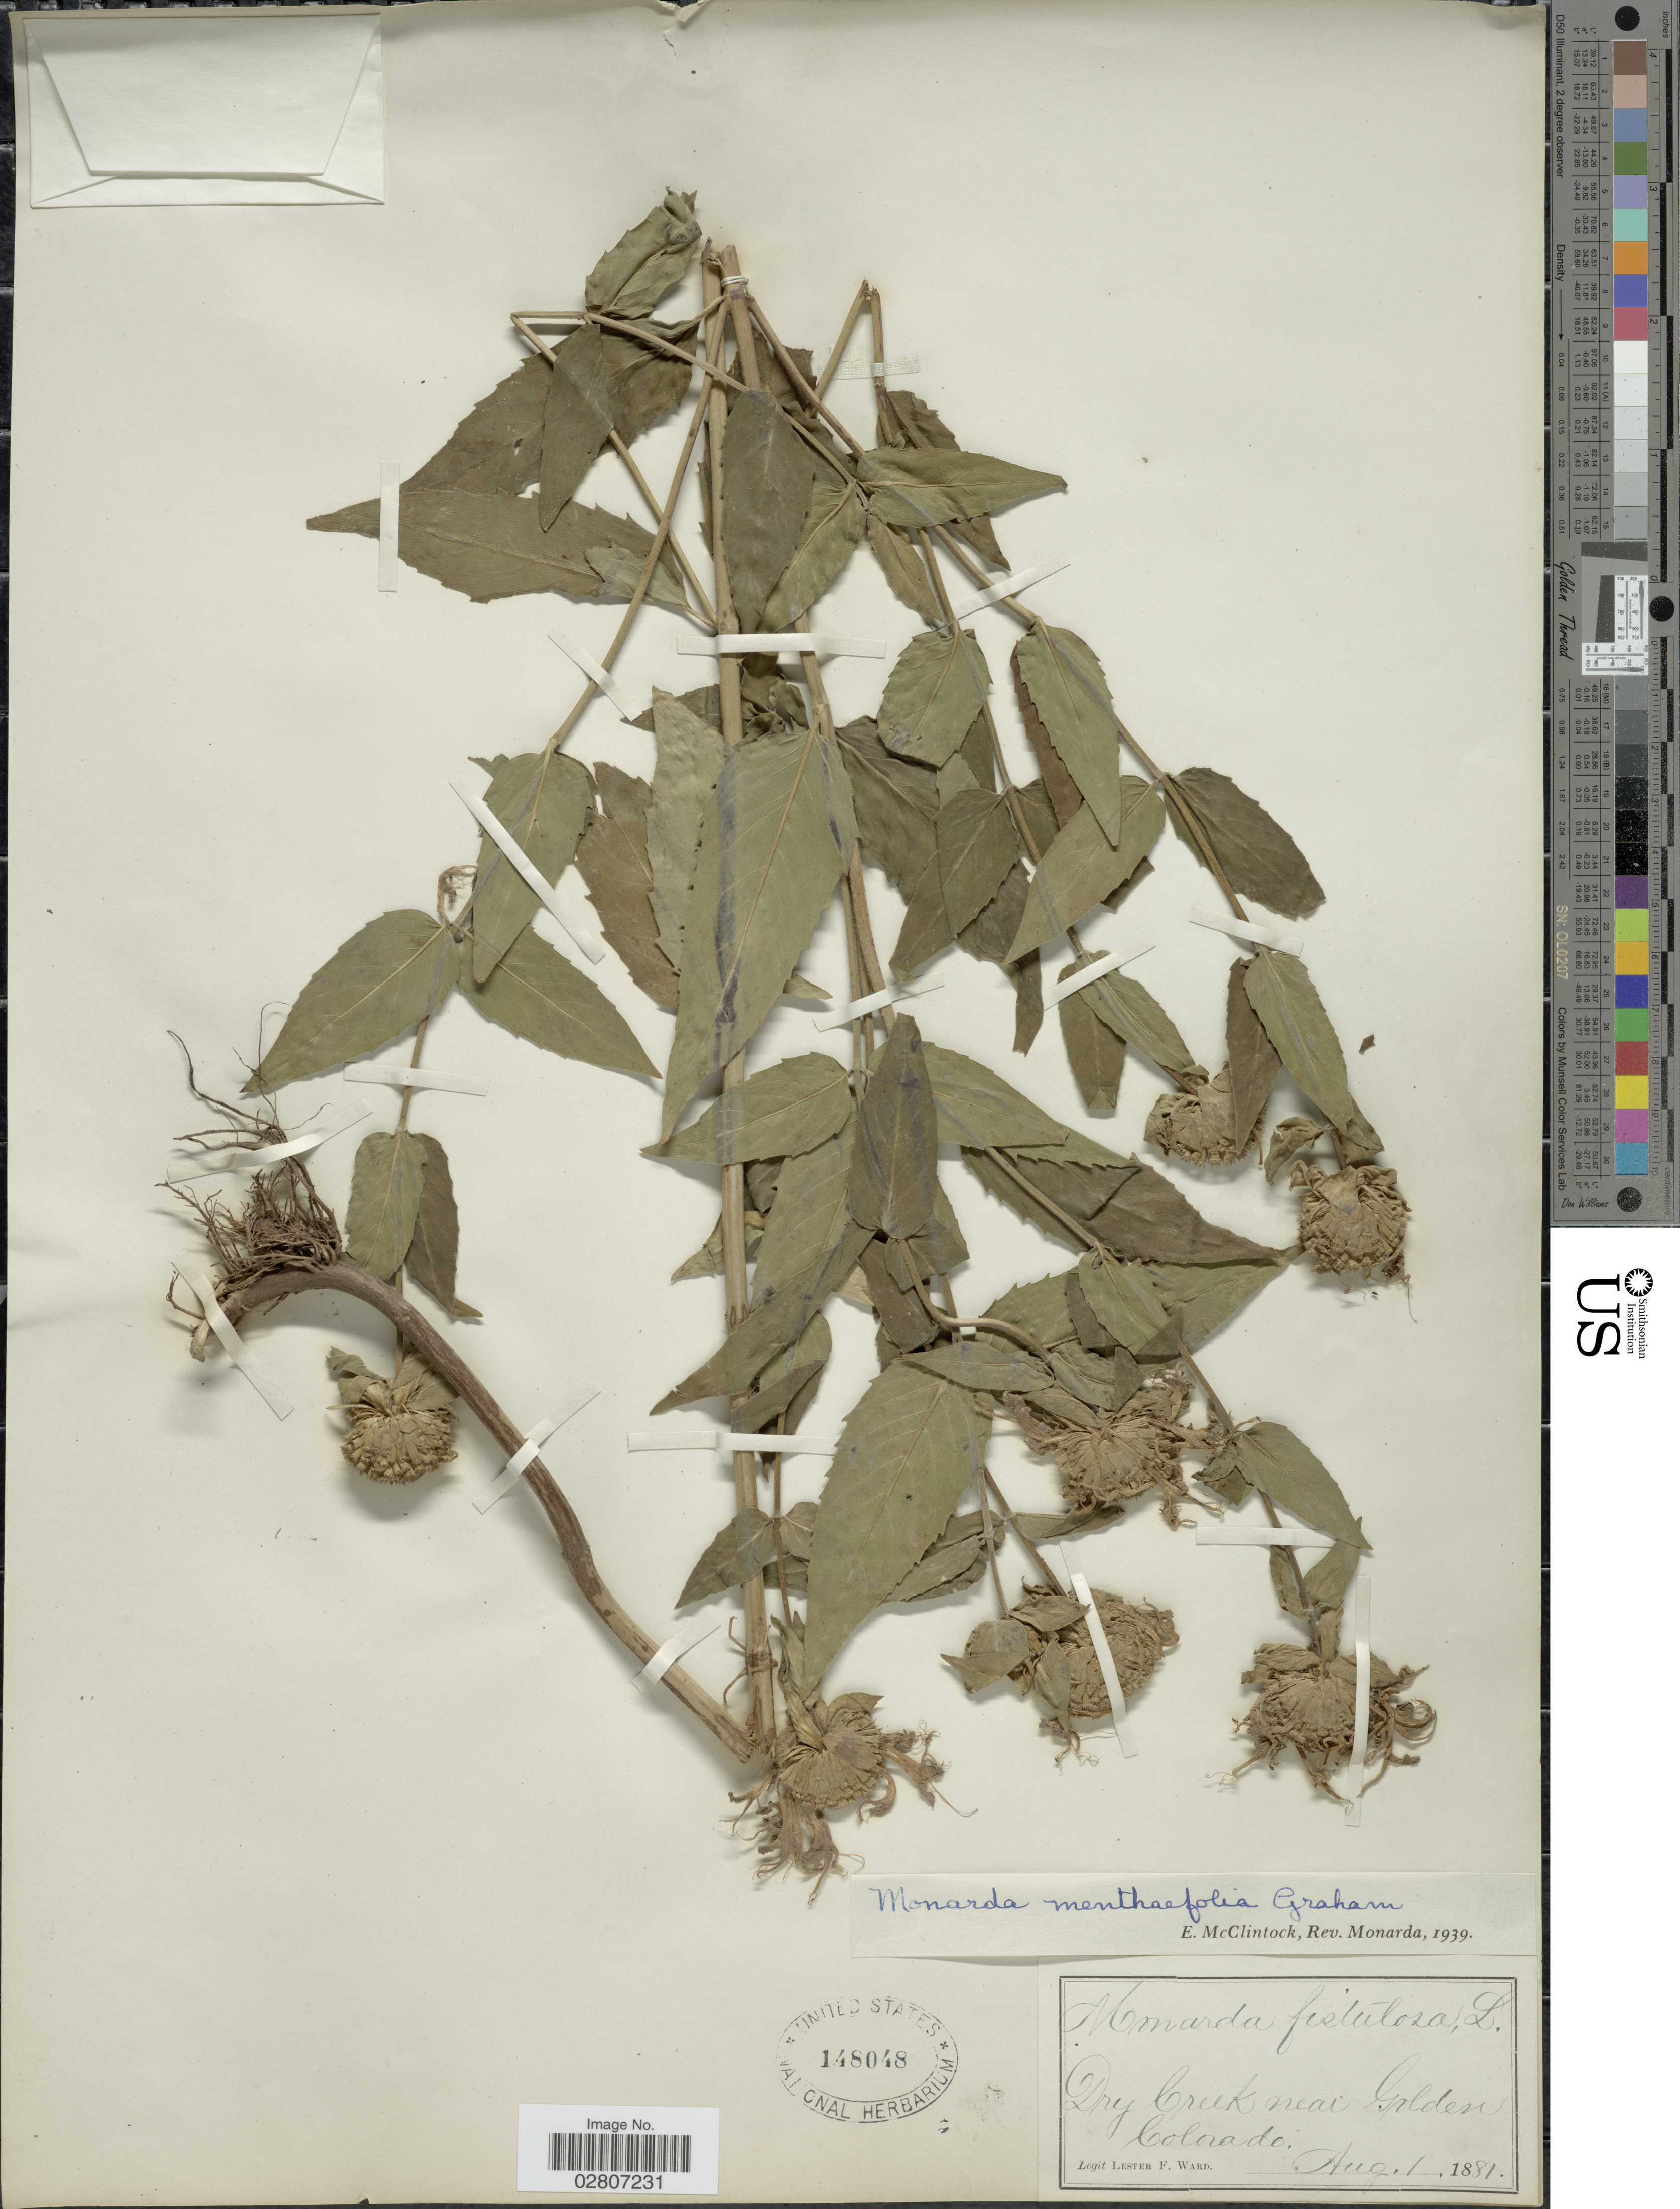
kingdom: Plantae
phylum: Tracheophyta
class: Magnoliopsida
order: Lamiales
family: Lamiaceae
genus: Monarda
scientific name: Monarda fistulosa var. menthifolia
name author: (Graham) Fernald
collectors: L. F. Ward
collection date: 1881-08-01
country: United States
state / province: Colorado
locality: Dry Creek near Golden Colorado.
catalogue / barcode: US 148048